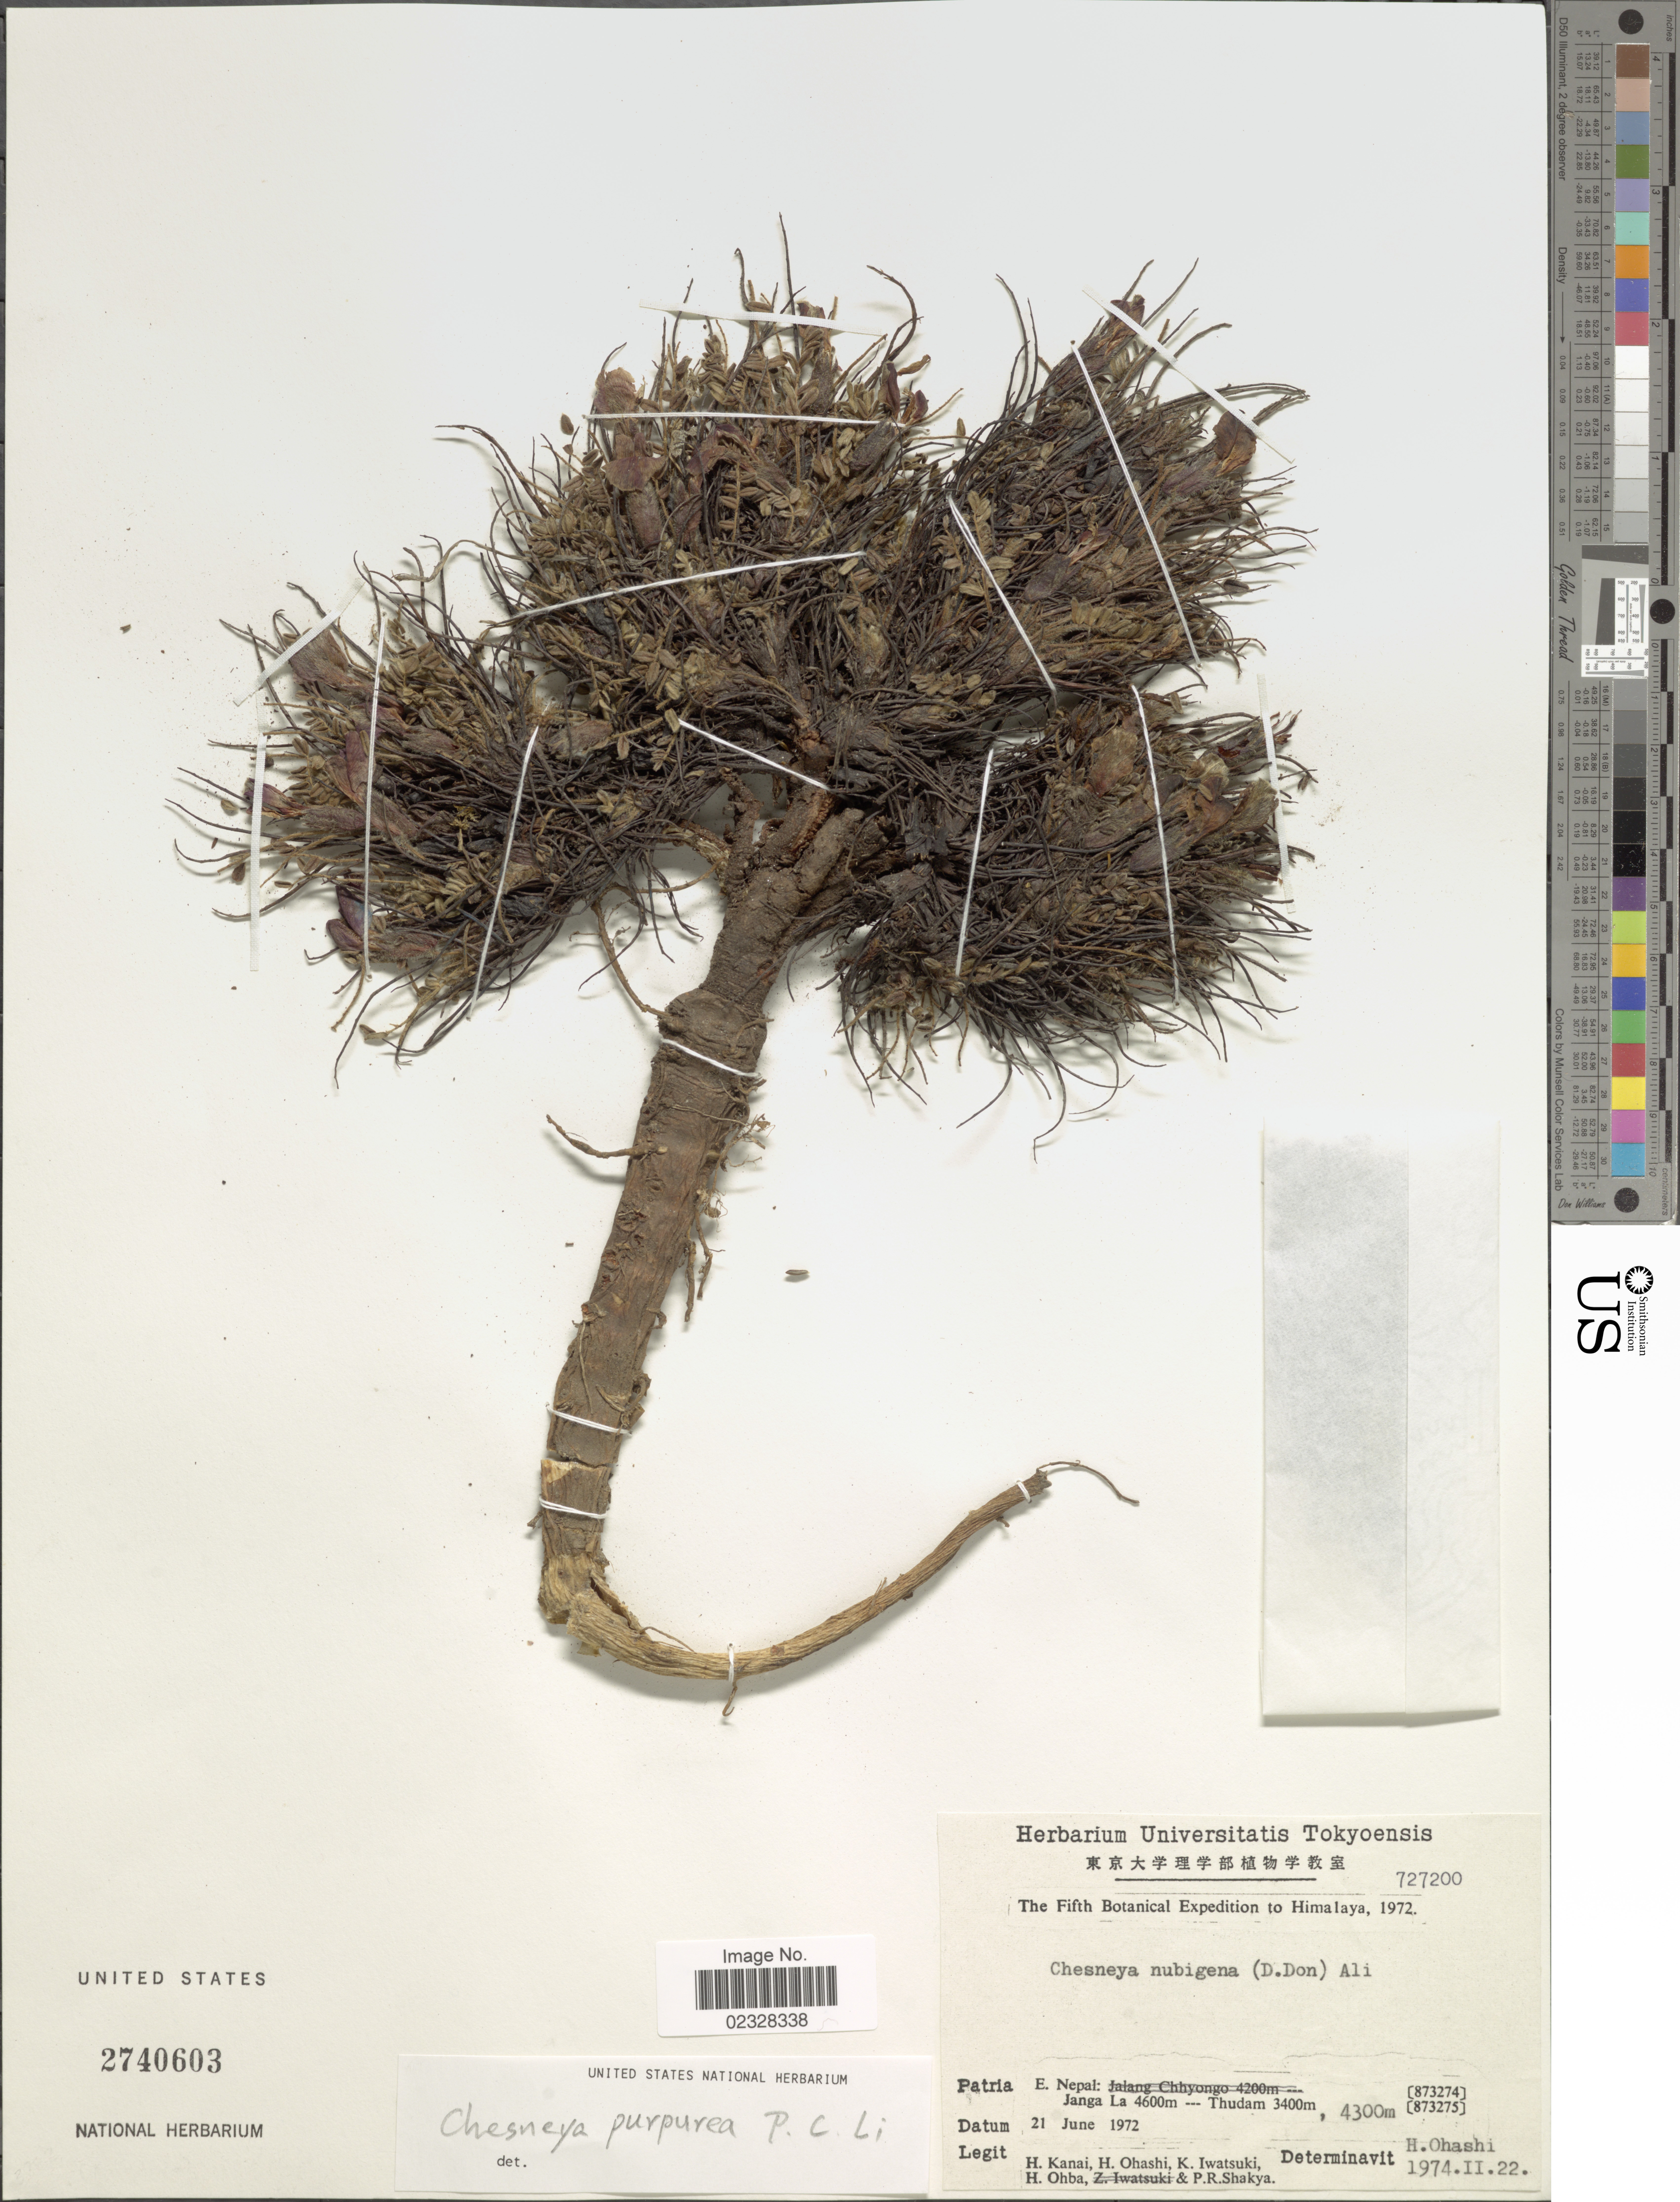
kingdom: Plantae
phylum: Tracheophyta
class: Magnoliopsida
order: Fabales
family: Fabaceae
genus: Chesneya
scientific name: Chesneya nubigena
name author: (D. Don) Ali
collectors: H. Kanai, H. Ohashi, K. Iwatsuki, H. Ohba & P. Shakya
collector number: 727200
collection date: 1974-02-22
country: Nepal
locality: E. Nepal, Janga La-Thudam.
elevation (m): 3400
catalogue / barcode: US 2740603